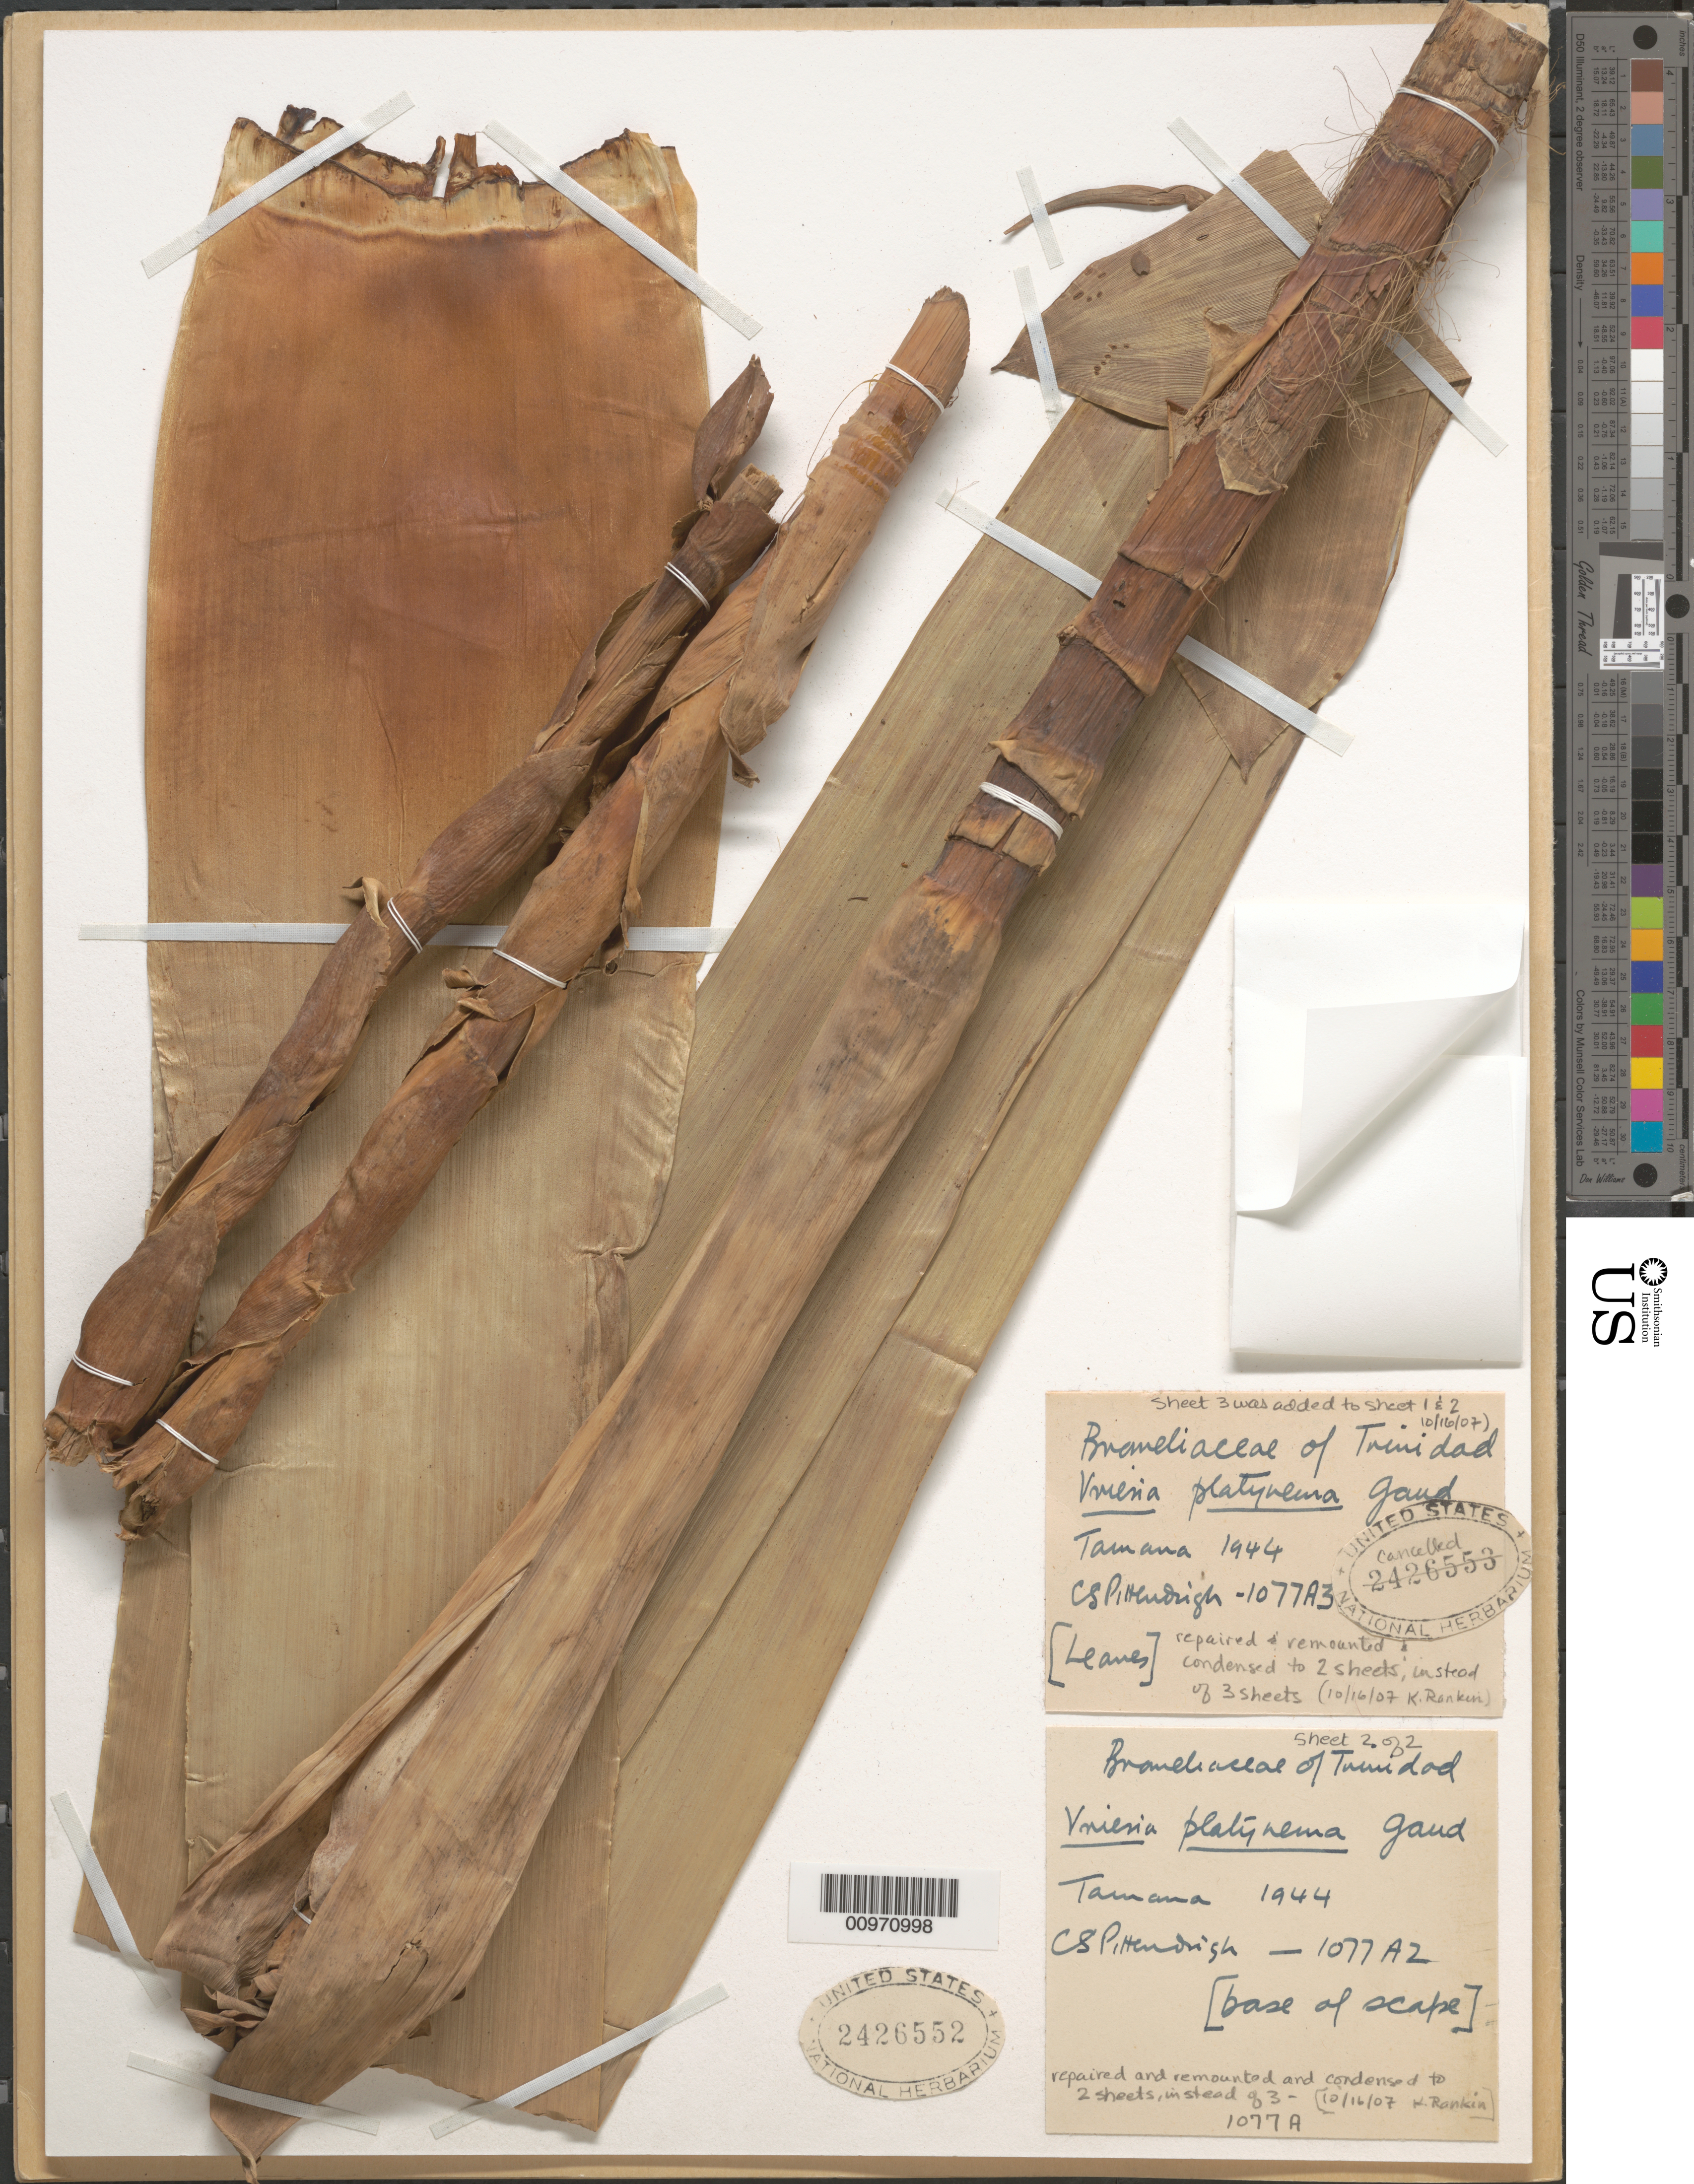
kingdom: Plantae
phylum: Tracheophyta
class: Liliopsida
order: Poales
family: Bromeliaceae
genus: Vriesea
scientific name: Vriesea platynema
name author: Gaudich.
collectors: C. S. Pittendrigh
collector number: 1077a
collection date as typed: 1944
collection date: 1944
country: Trinidad and Tobago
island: Trinidad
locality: Tamana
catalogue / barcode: US 2426552